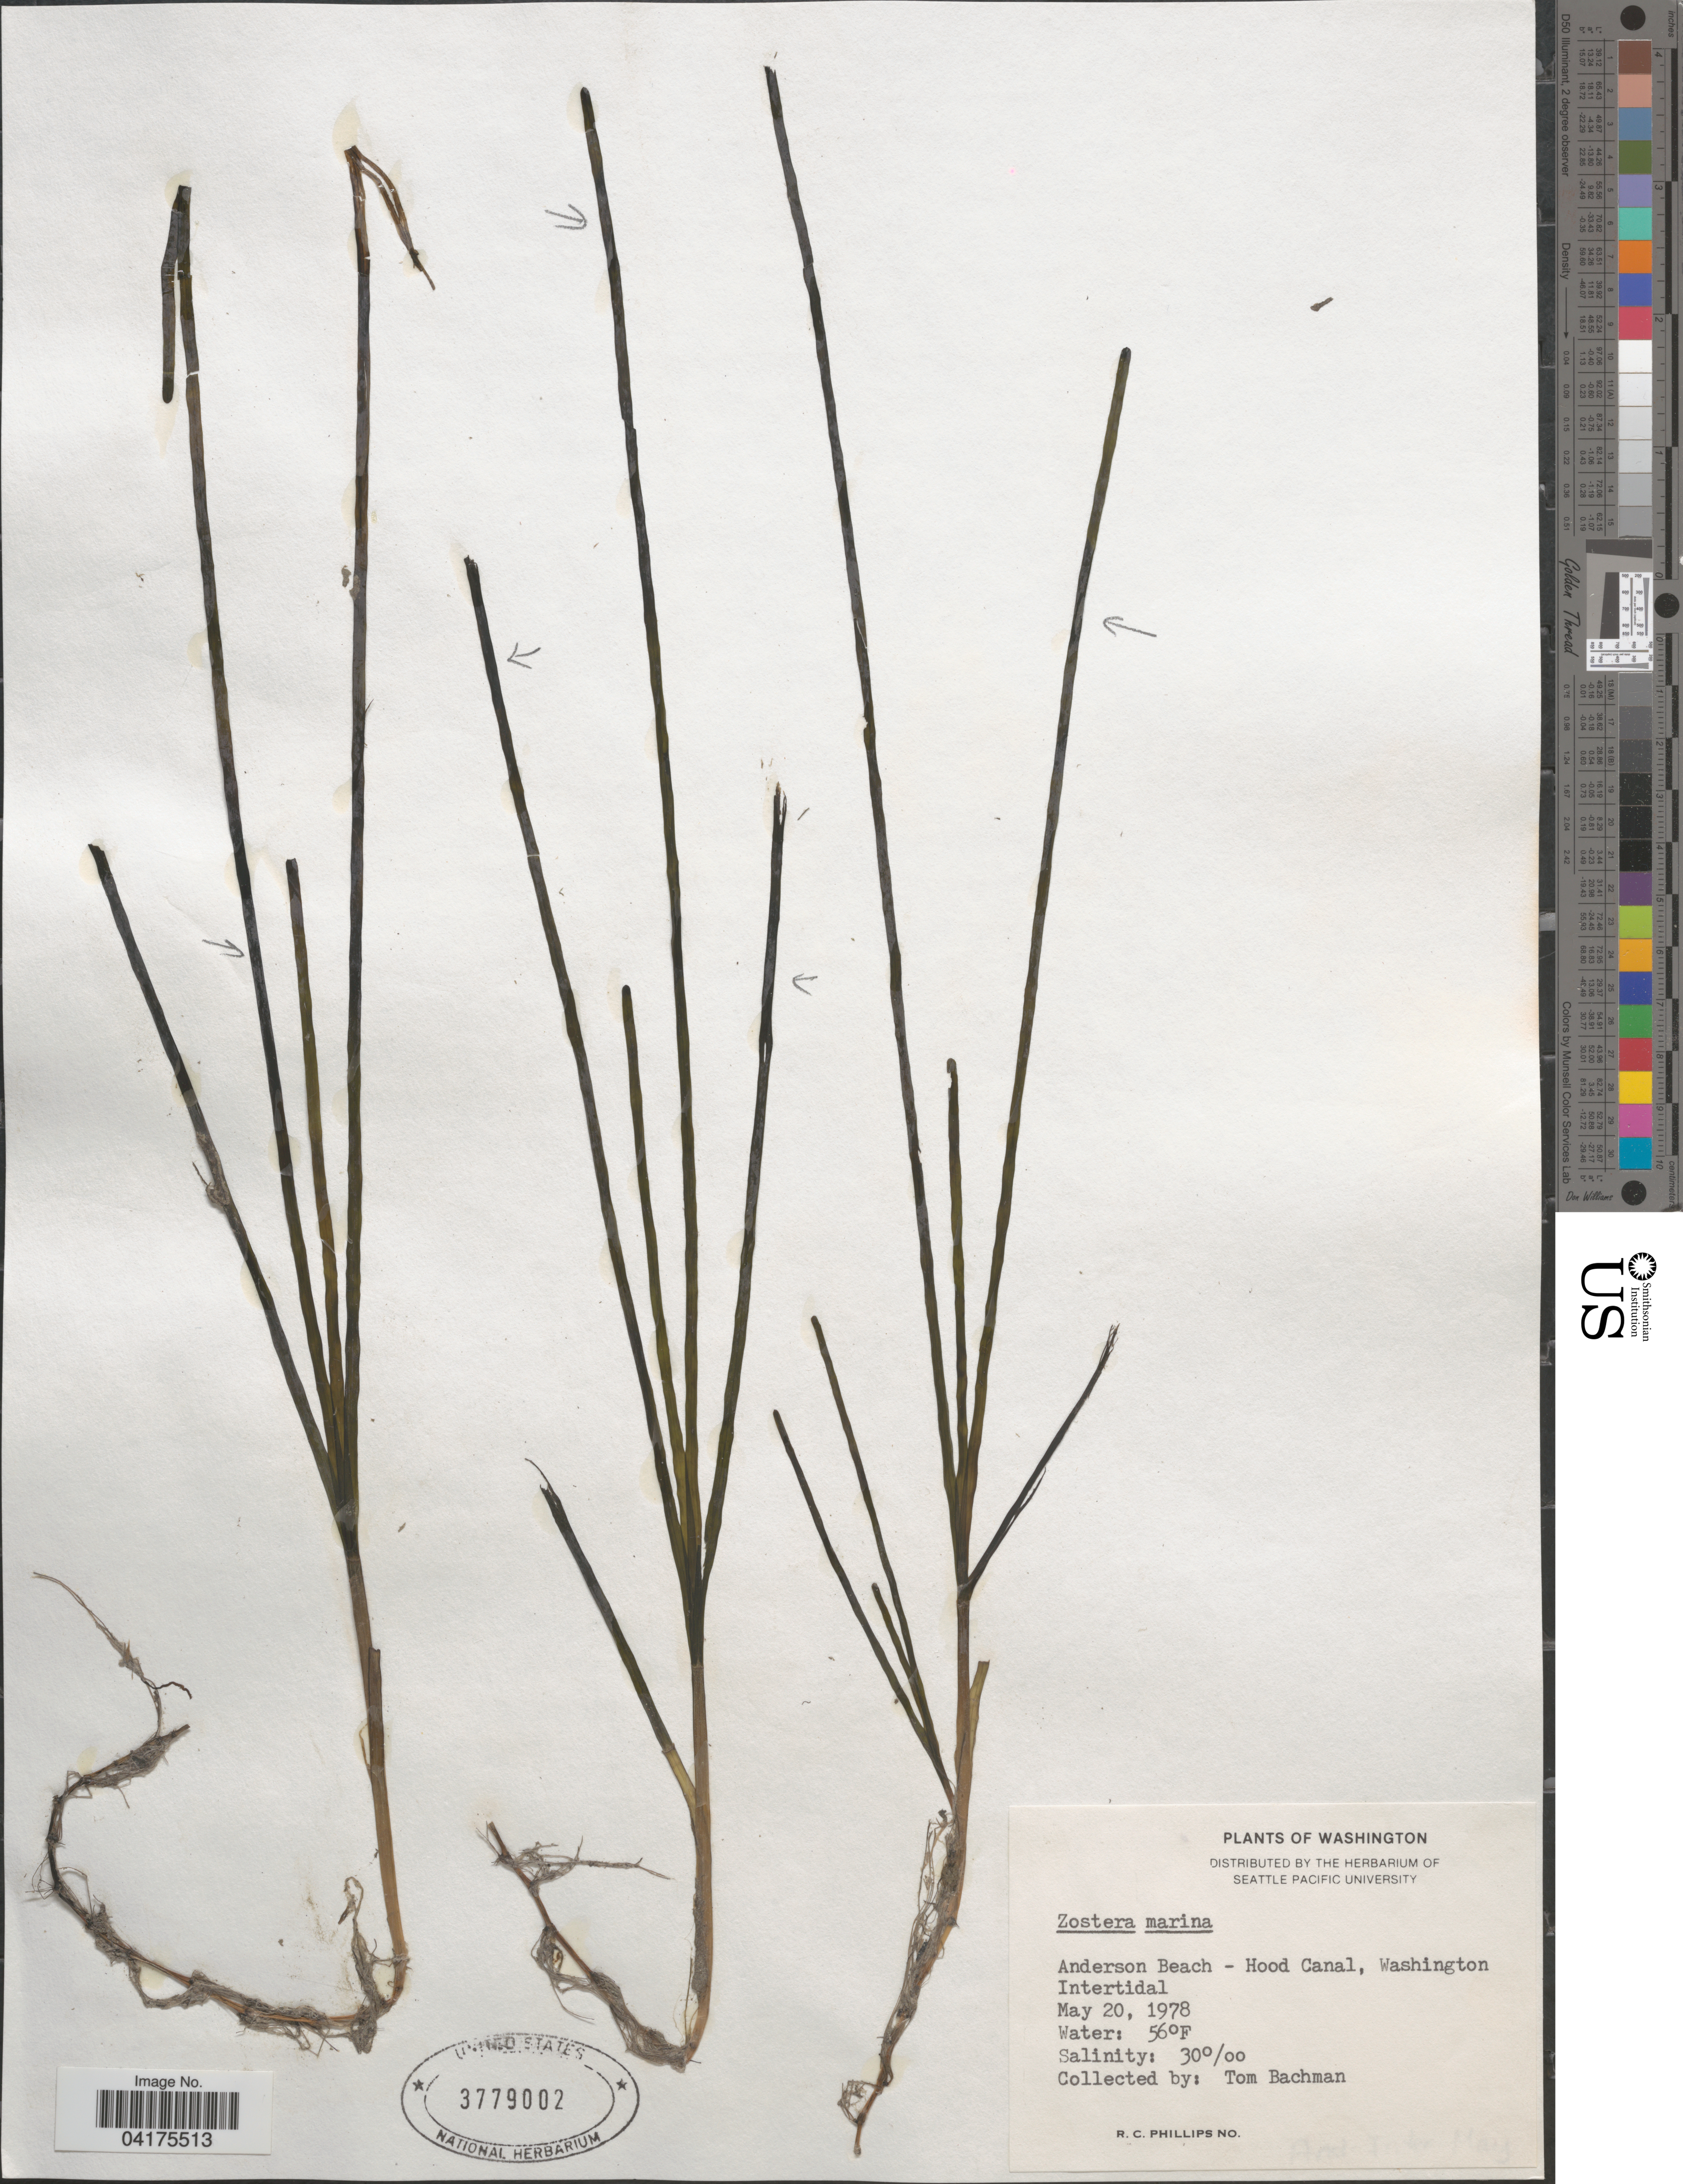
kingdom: Plantae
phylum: Tracheophyta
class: Liliopsida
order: Alismatales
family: Zosteraceae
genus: Zostera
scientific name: Zostera marina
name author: L.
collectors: T. Bachman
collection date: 1978-05-20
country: United States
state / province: Washington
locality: Anderson Beach - Hood Canal.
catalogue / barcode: US 3779002